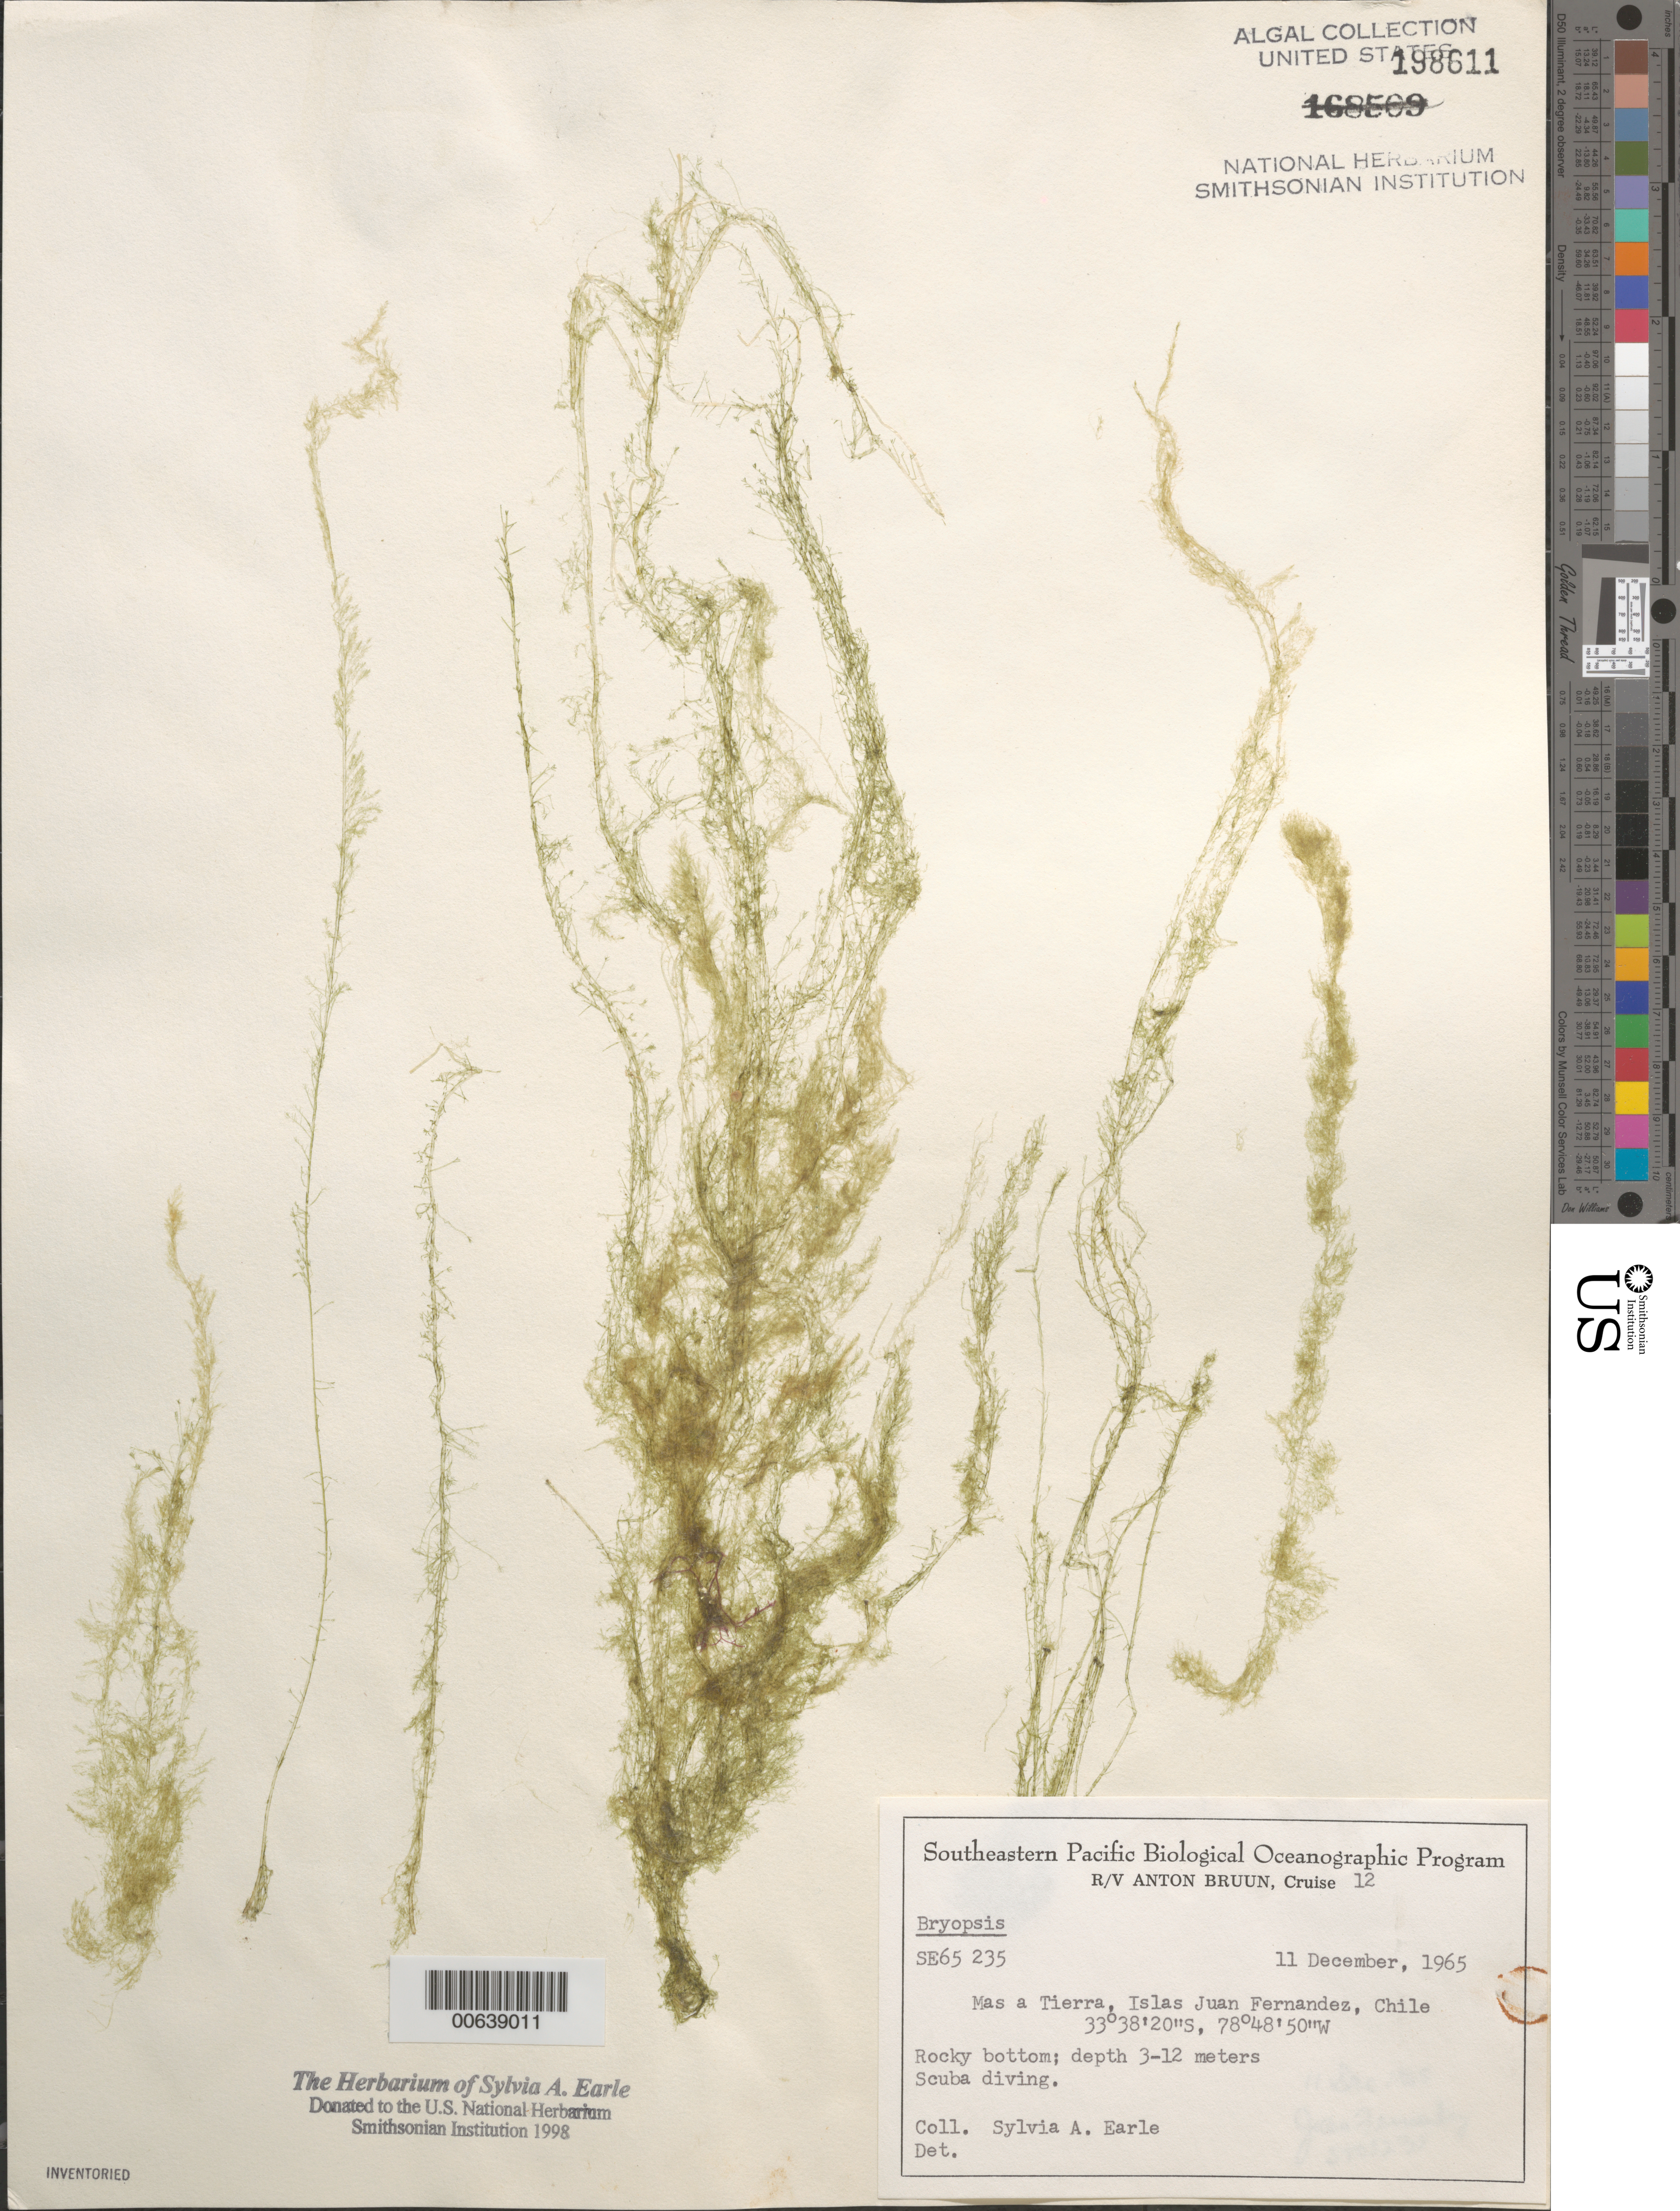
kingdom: Plantae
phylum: Chlorophyta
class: Ulvophyceae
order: Bryopsidales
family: Bryopsidaceae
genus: Bryopsis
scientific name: Bryopsis sp.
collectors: S. A. Earle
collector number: SE 65235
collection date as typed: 11 Dec 1965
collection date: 1965-12-11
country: Chile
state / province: Valparaíso (V)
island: Isla Más a Tierra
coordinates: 33 38' 20" S, 78 48' 50" W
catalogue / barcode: US 198611